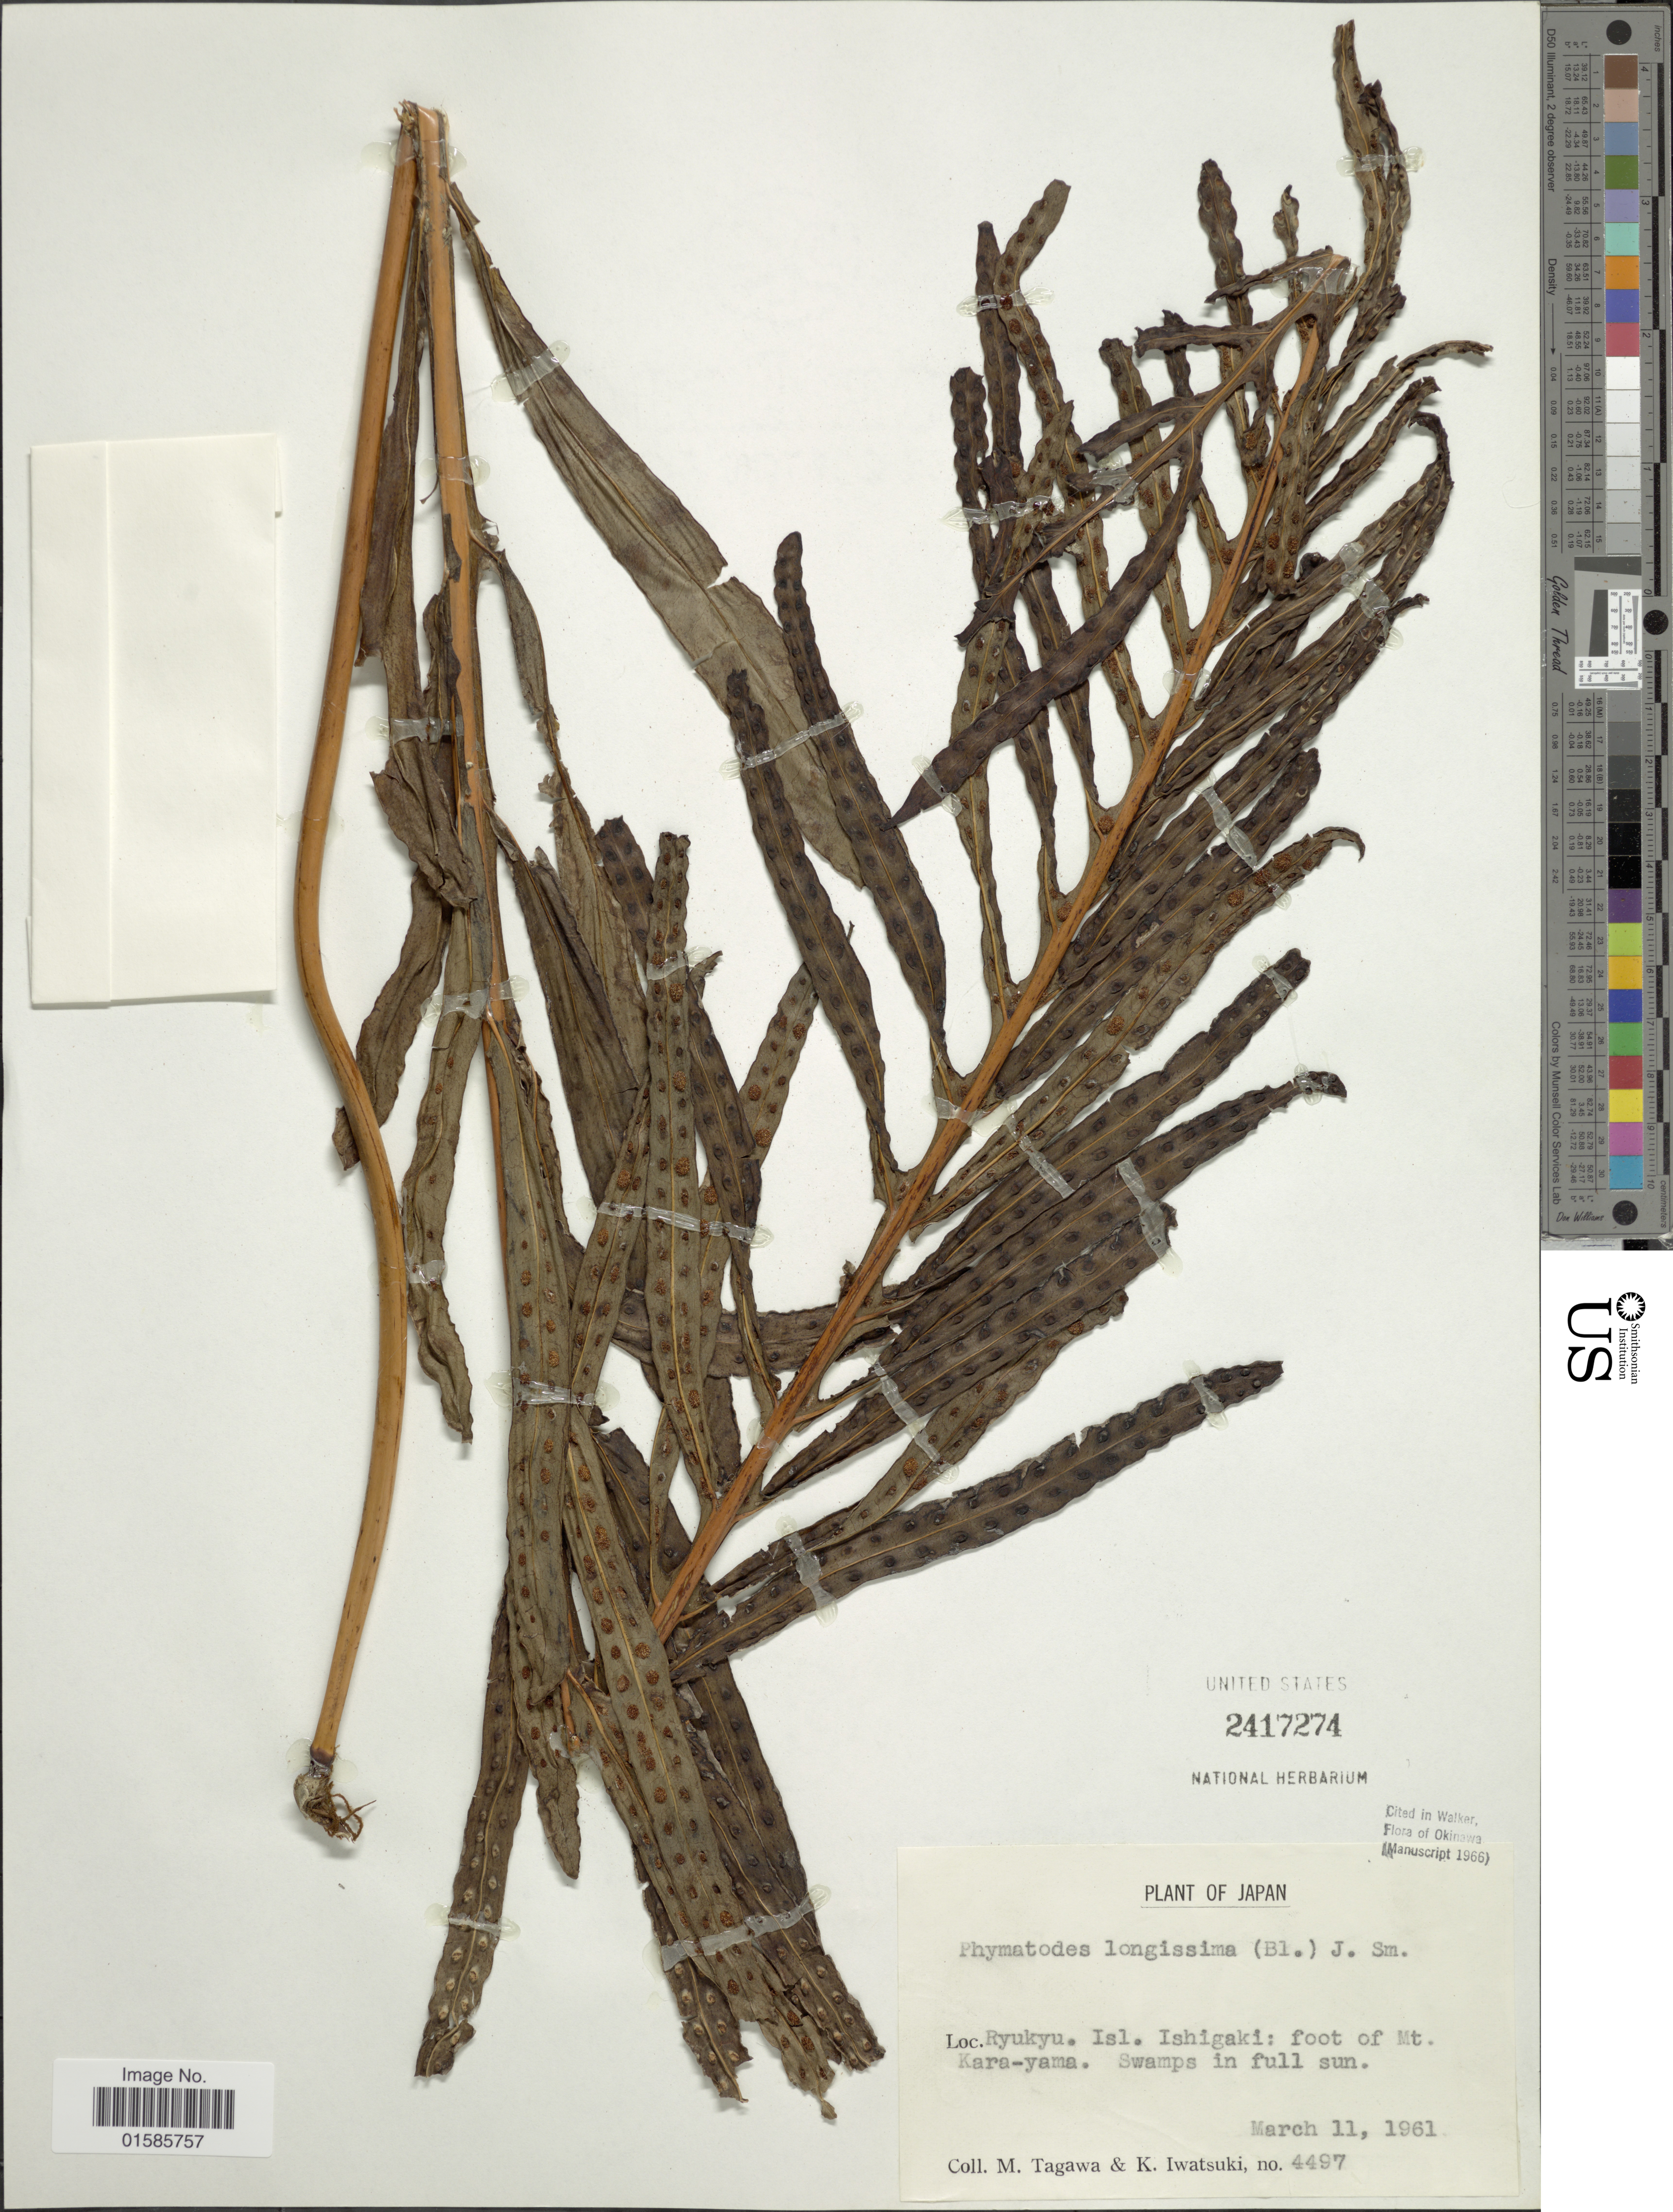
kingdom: Plantae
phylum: Tracheophyta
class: Polypodiopsida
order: Polypodiales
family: Polypodiaceae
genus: Microsorum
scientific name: Microsorum longissimum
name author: Fée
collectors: M. Tagawa & K. Iwatsuki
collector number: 4497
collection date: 1961-03-11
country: Japan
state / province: Okinawa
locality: Ryukyu Isl, Ishigaki: foot of Mt Kara-yama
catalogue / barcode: US 2417274